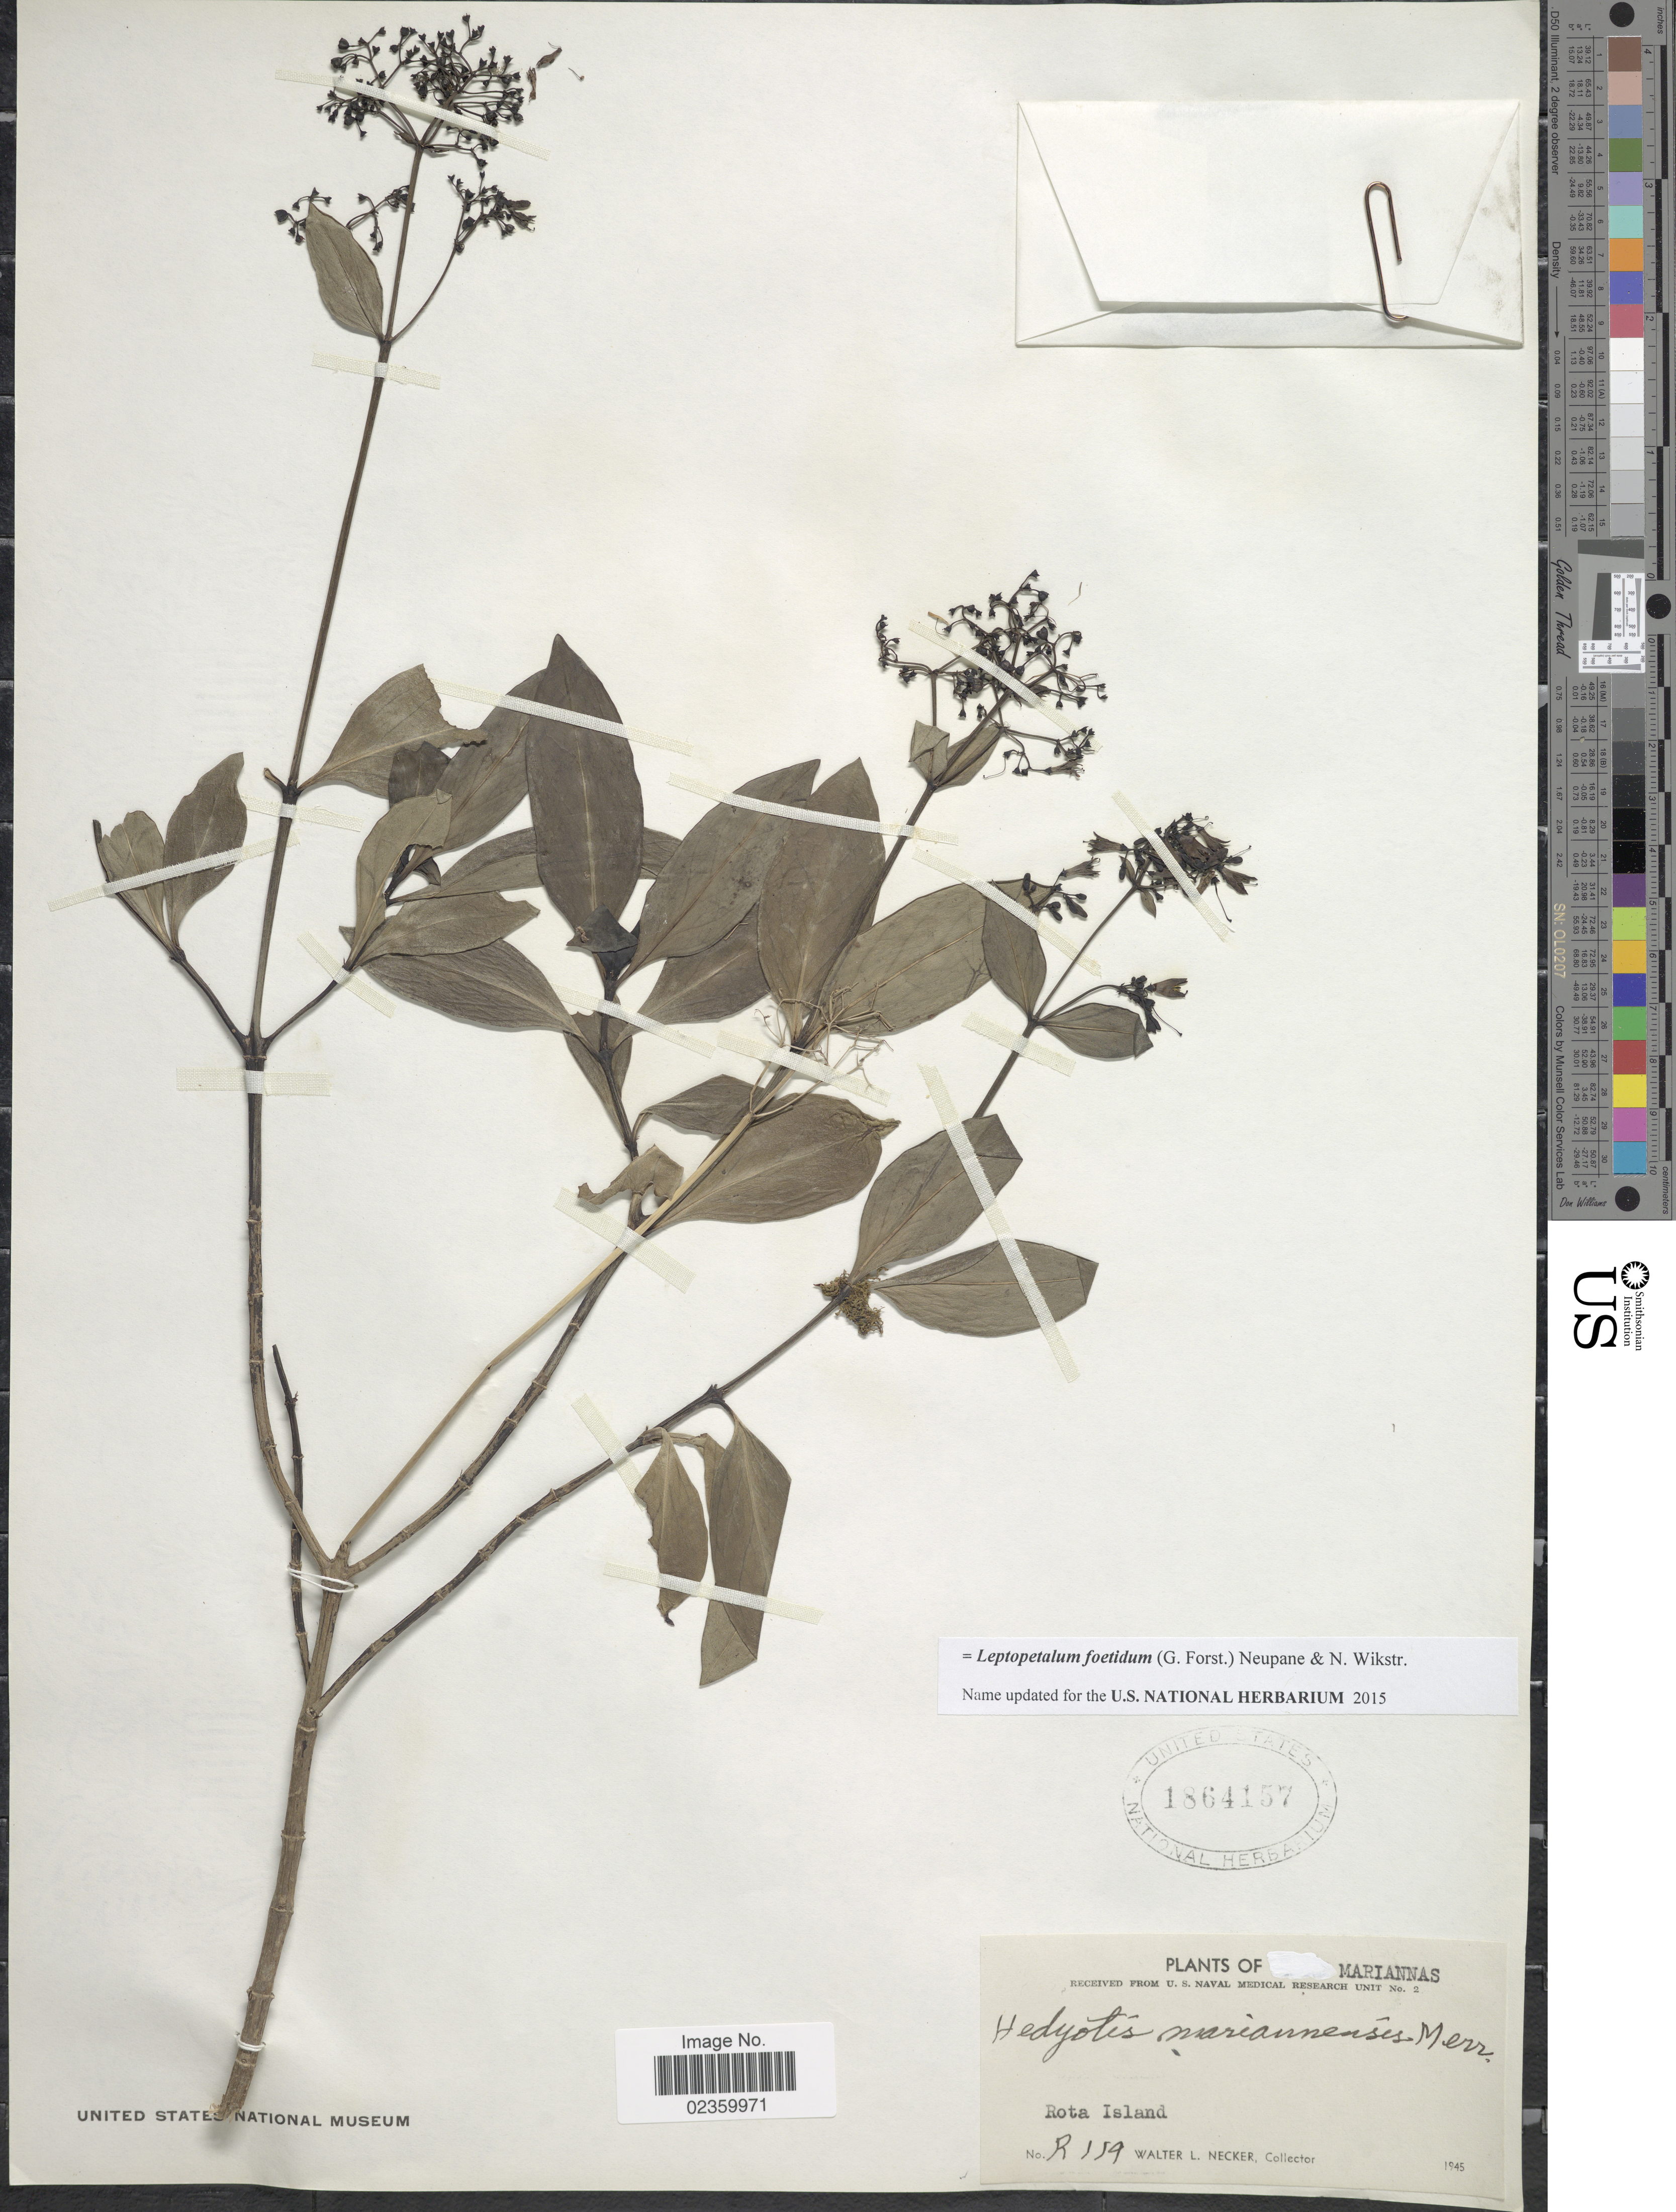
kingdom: Plantae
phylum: Tracheophyta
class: Magnoliopsida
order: Gentianales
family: Rubiaceae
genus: Leptopetalum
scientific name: Leptopetalum foetidum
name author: (G. Forst.) Neupane & N. Wikstr.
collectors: W. L. Necker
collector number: R159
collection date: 1945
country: Northern Mariana Islands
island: Rota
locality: Rota Island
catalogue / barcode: US 1864157